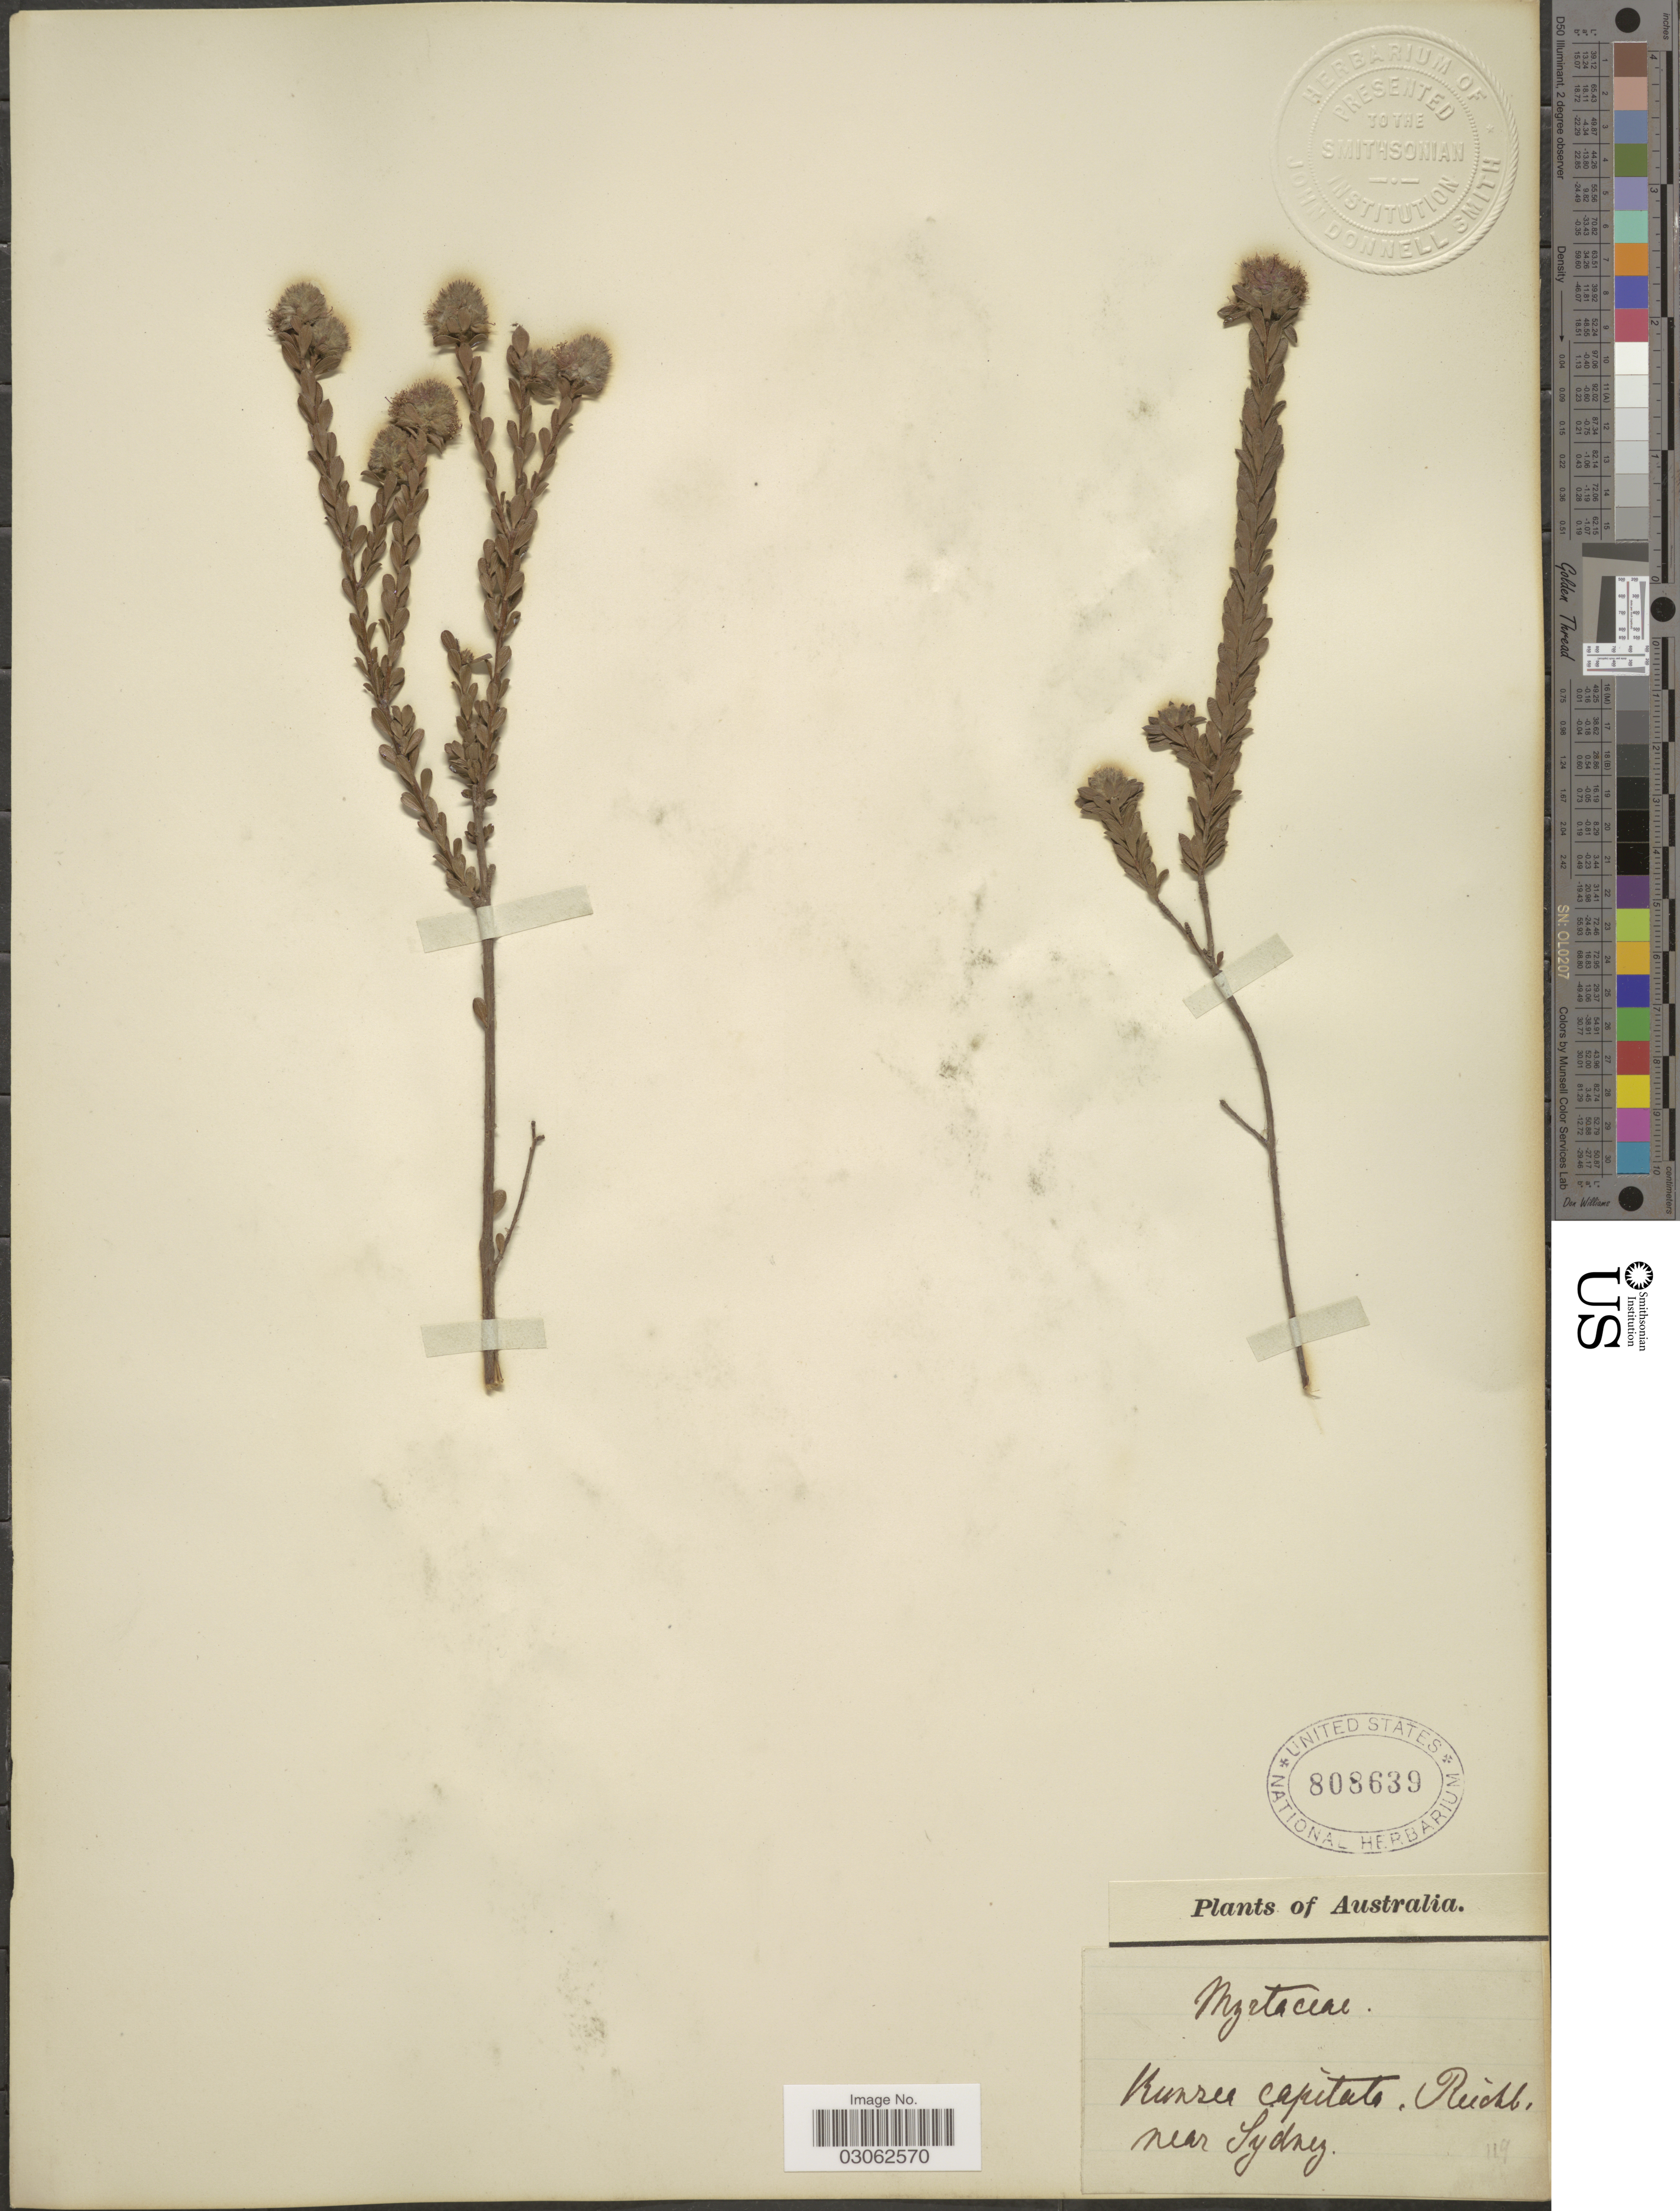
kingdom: Plantae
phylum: Tracheophyta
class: Magnoliopsida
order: Myrtales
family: Myrtaceae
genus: Kunzea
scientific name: Kunzea capitata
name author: (Sm.) Heynh.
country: Australia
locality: Near Sydney.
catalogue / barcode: US 808639